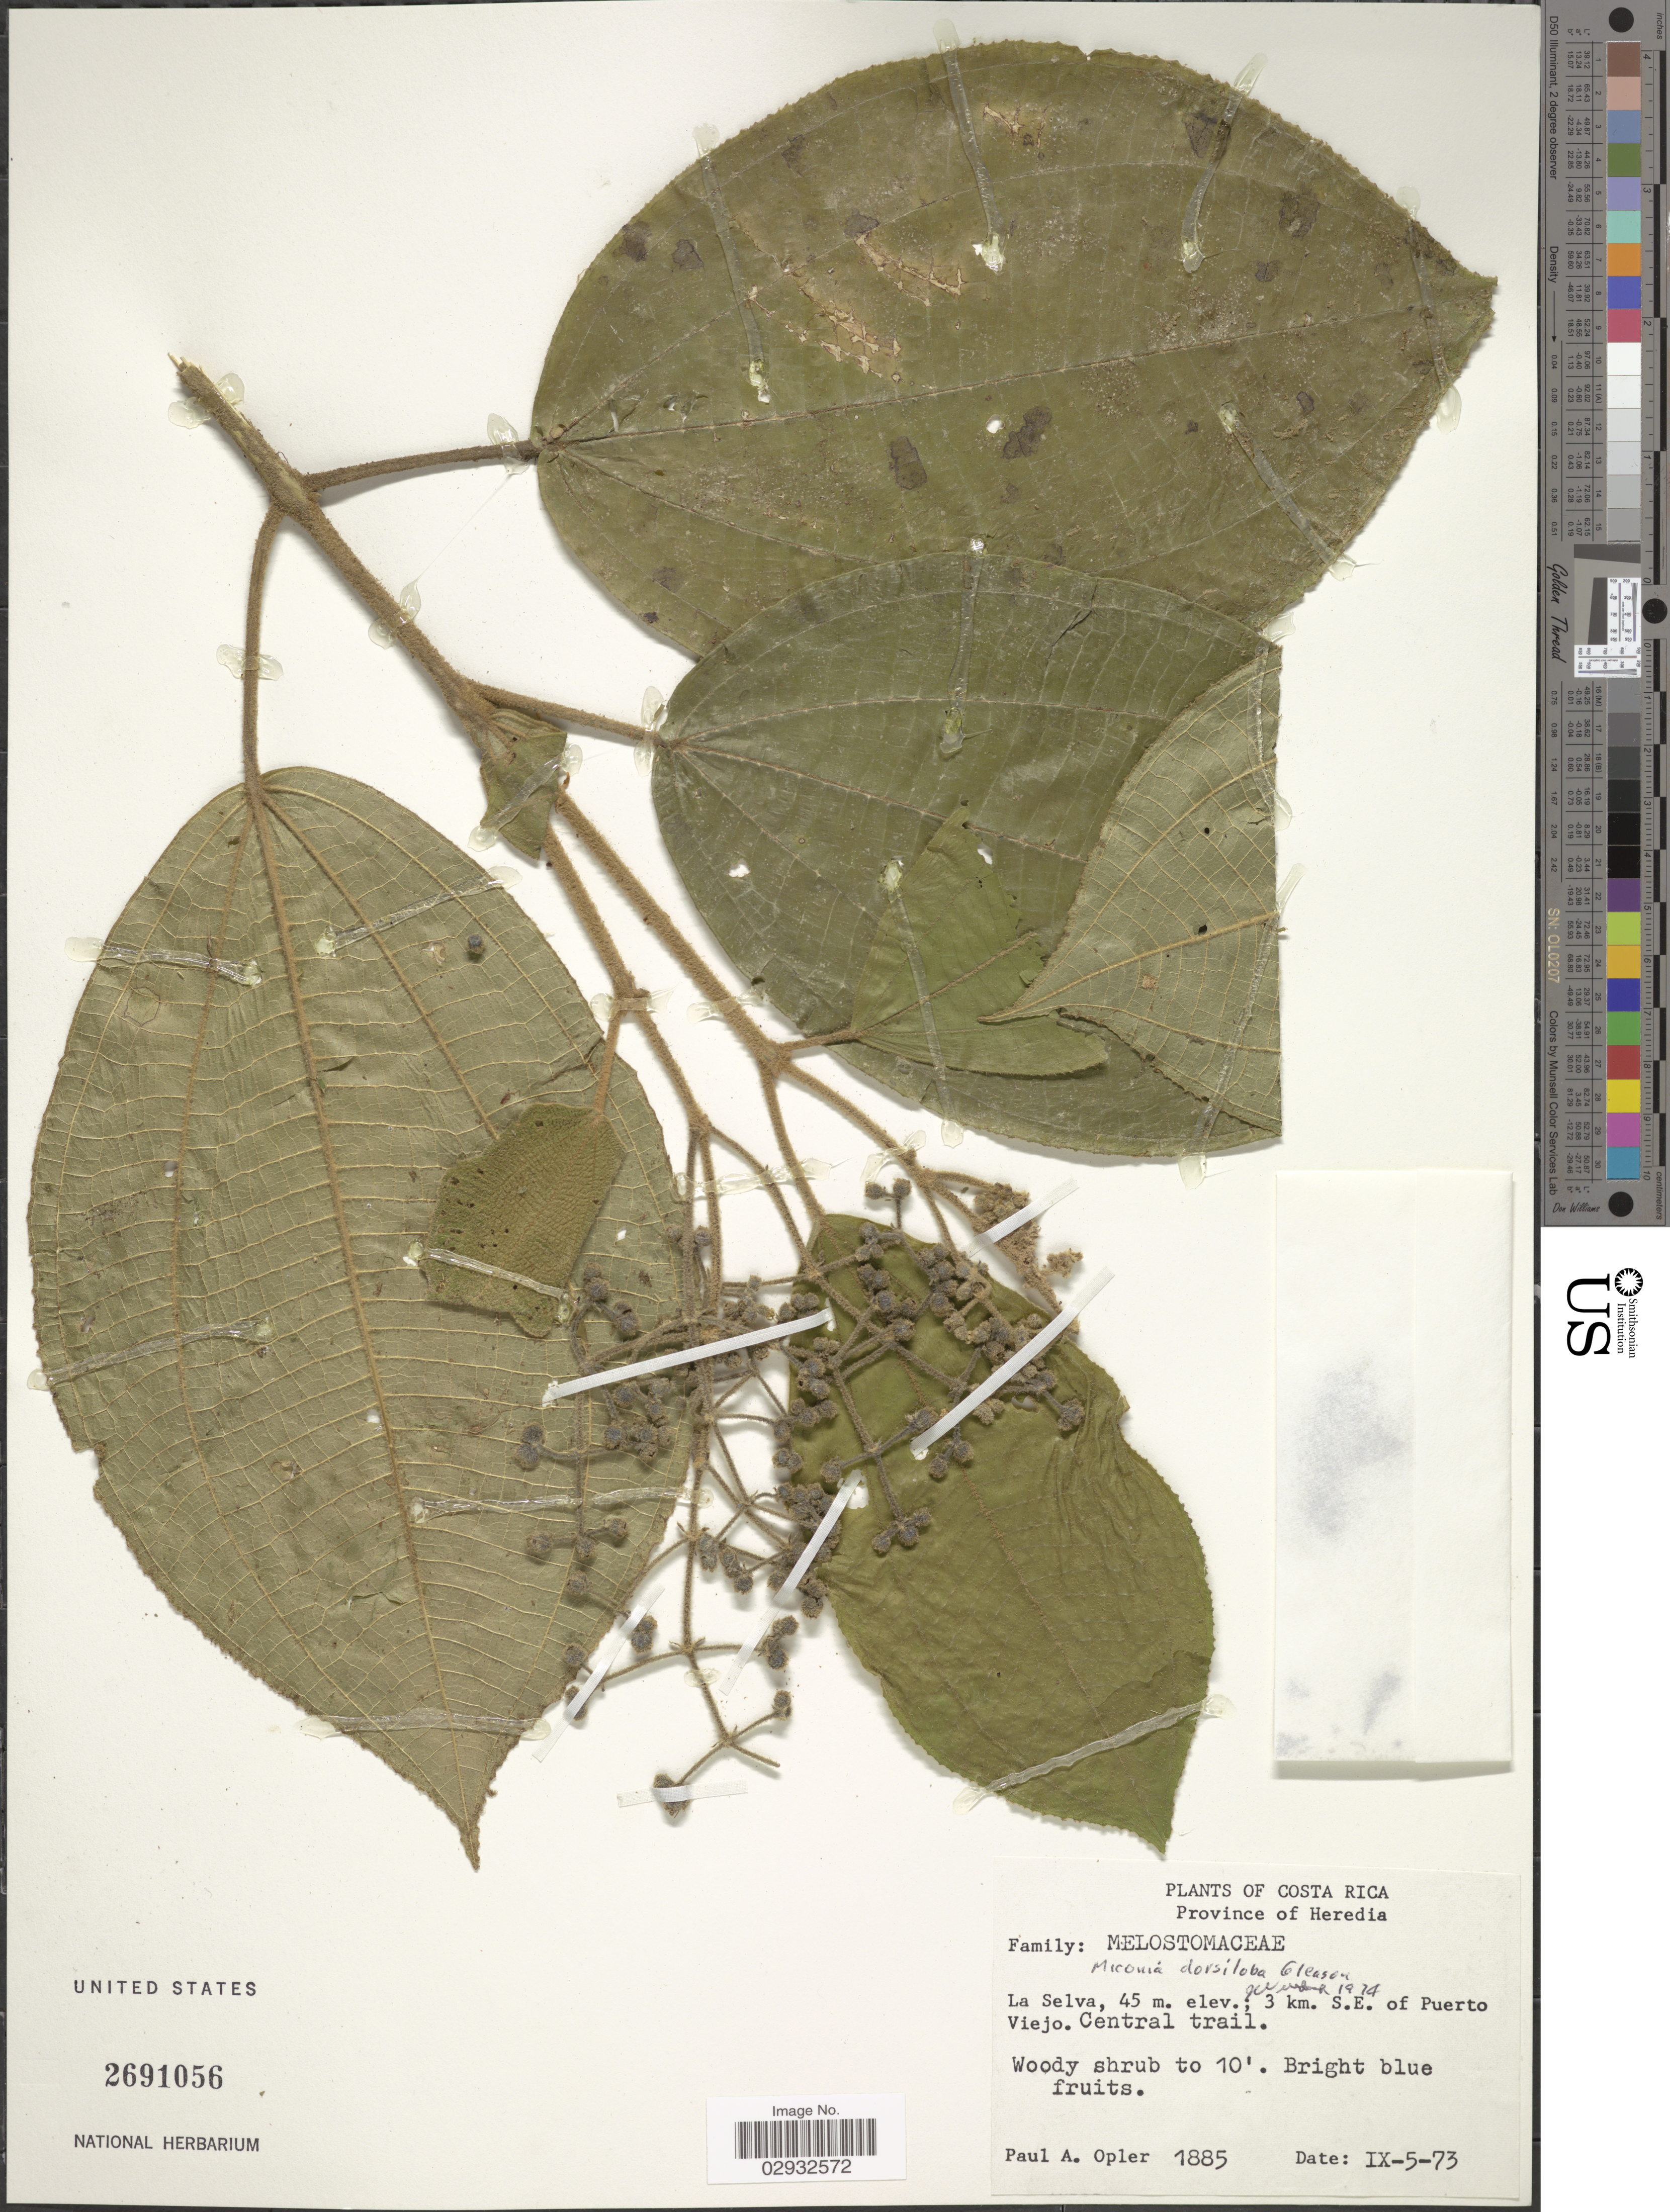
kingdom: Plantae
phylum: Tracheophyta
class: Magnoliopsida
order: Myrtales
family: Melastomataceae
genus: Miconia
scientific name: Miconia dorsiloba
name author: Gleason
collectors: P. Opler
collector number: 1885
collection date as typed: Transcribed d/m/y: 5/9/73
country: Costa Rica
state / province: Heredia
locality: La Selva, 3 km. S.E. of Puerto Viejo. Central trail.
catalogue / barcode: US 2691056